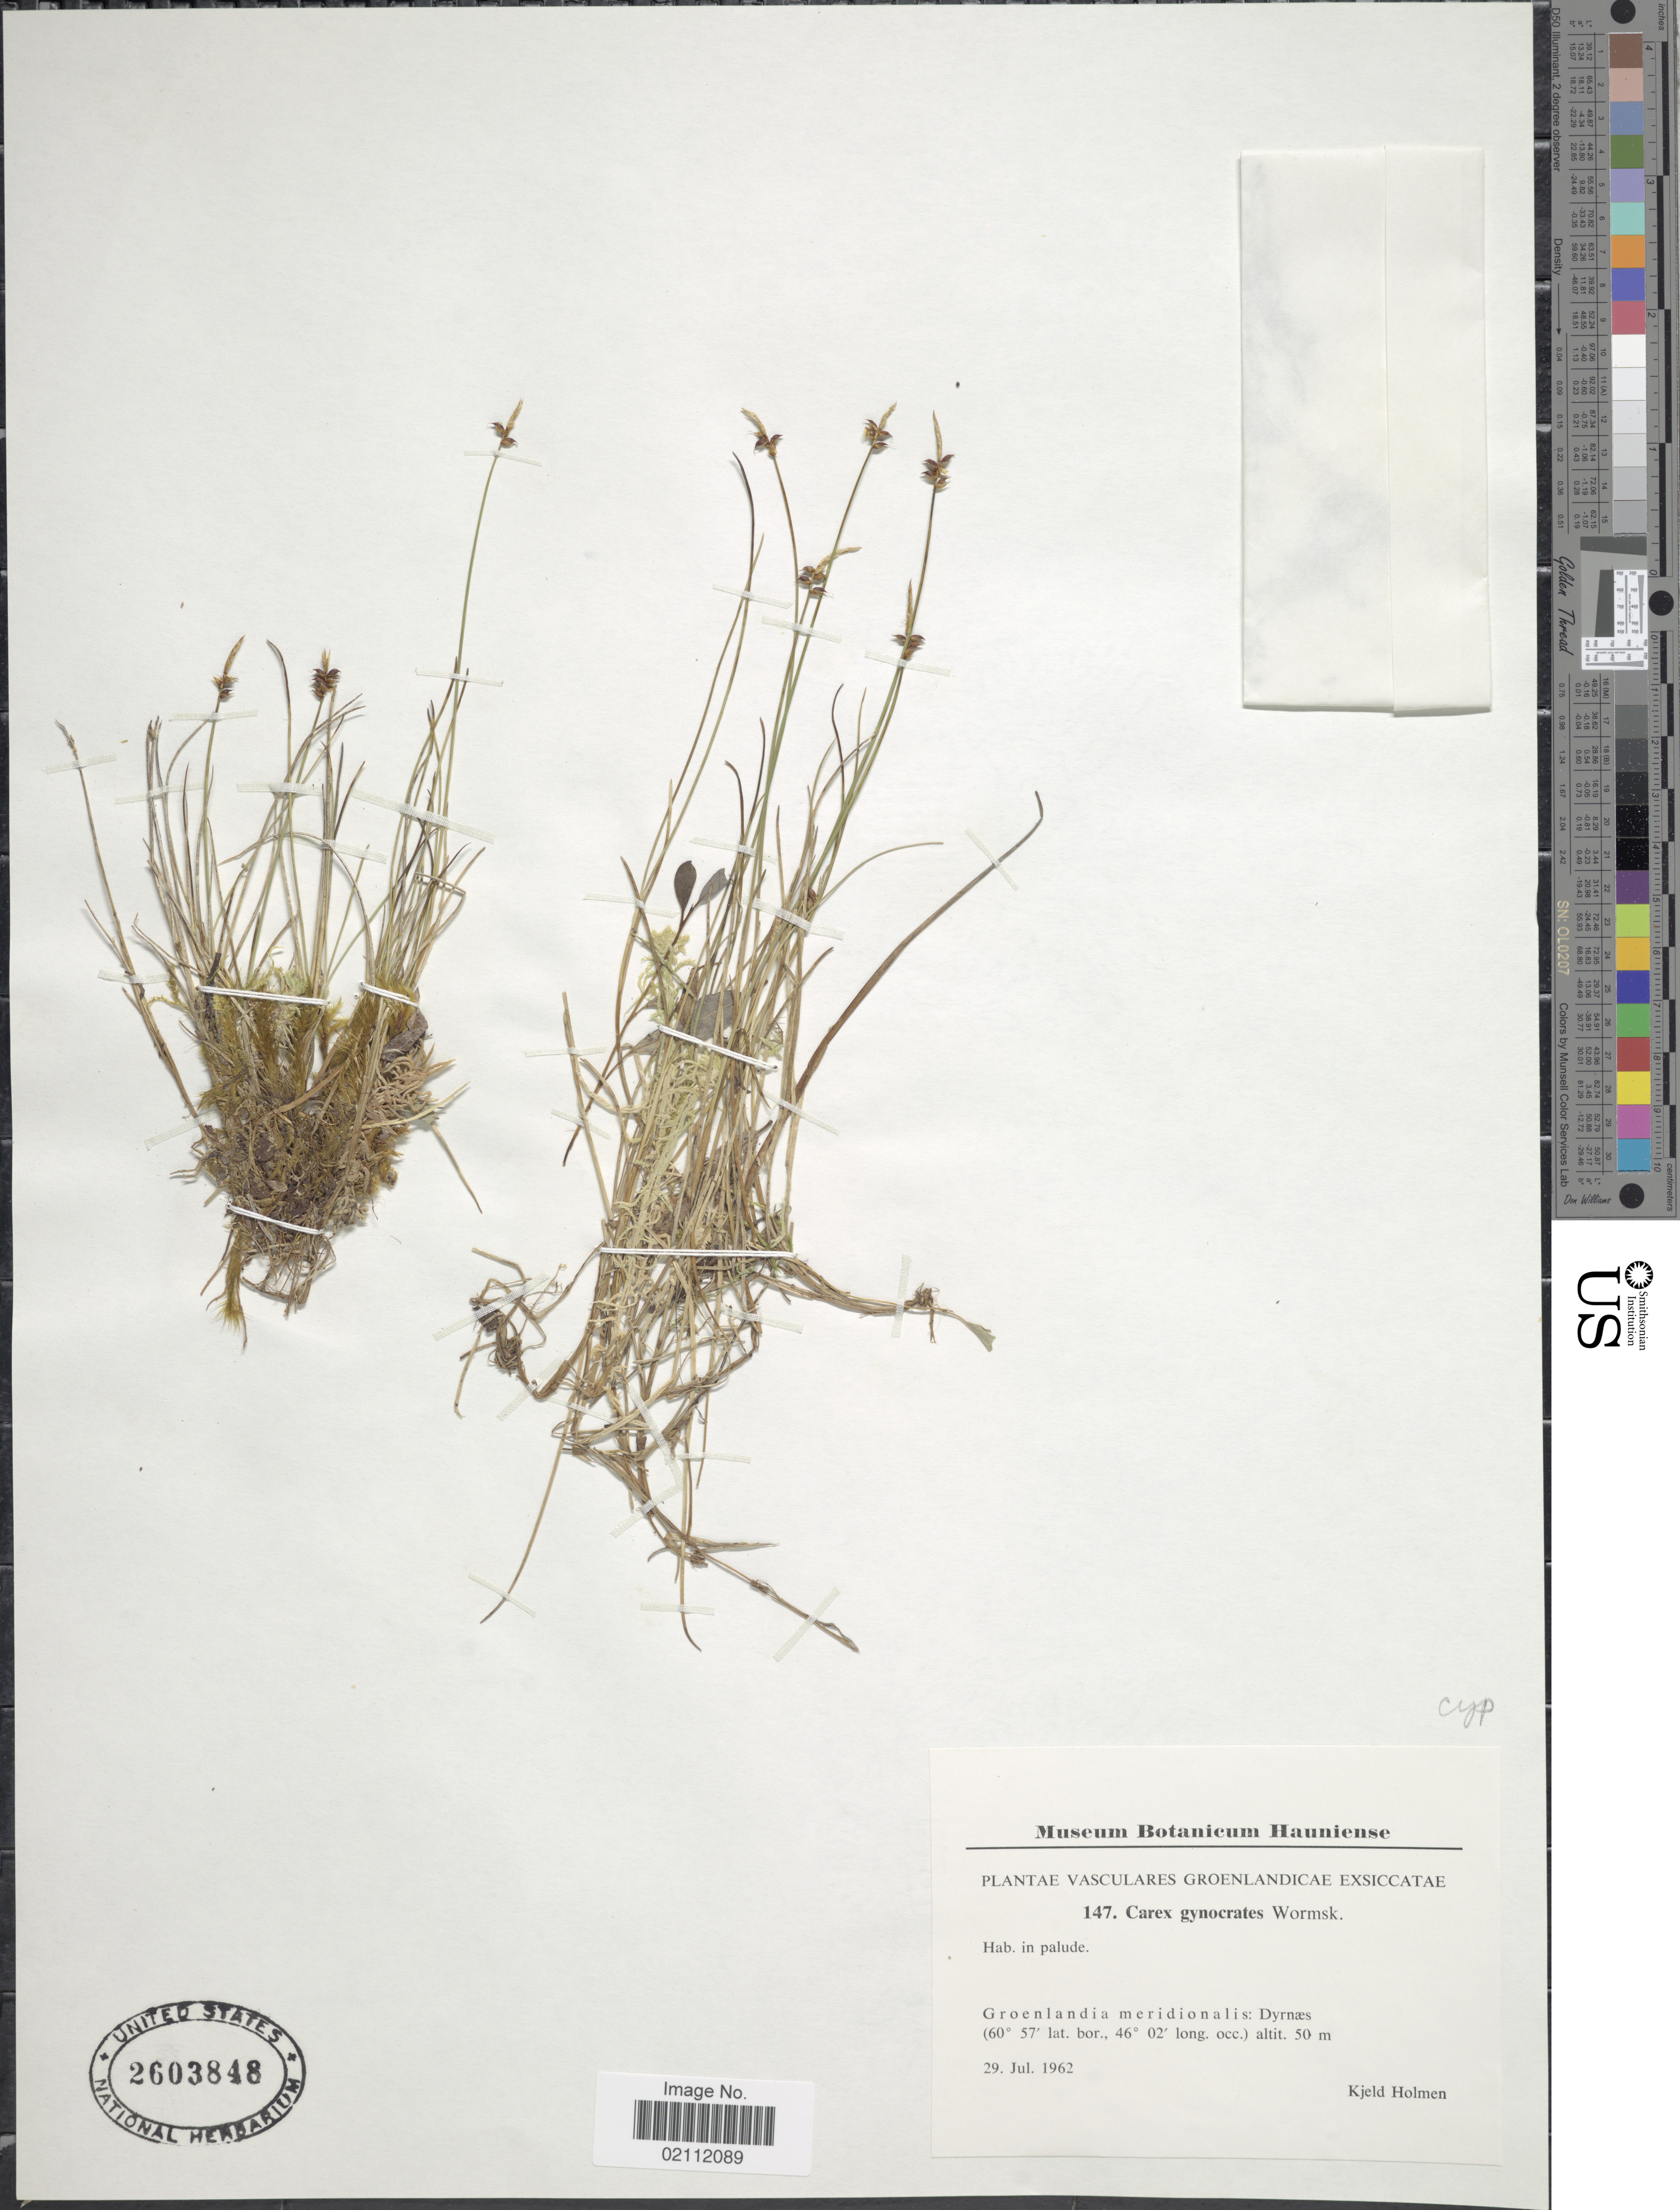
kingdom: Plantae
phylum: Tracheophyta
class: Liliopsida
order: Poales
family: Cyperaceae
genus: Carex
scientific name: Carex nardina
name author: (Hornem.) Fr.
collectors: K. A. Holmen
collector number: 147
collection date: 1962-07-29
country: Greenland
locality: Vasculares Groenlandicae. Groenlandia meridionalis: Dyrnaes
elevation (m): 50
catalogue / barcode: US 2603848